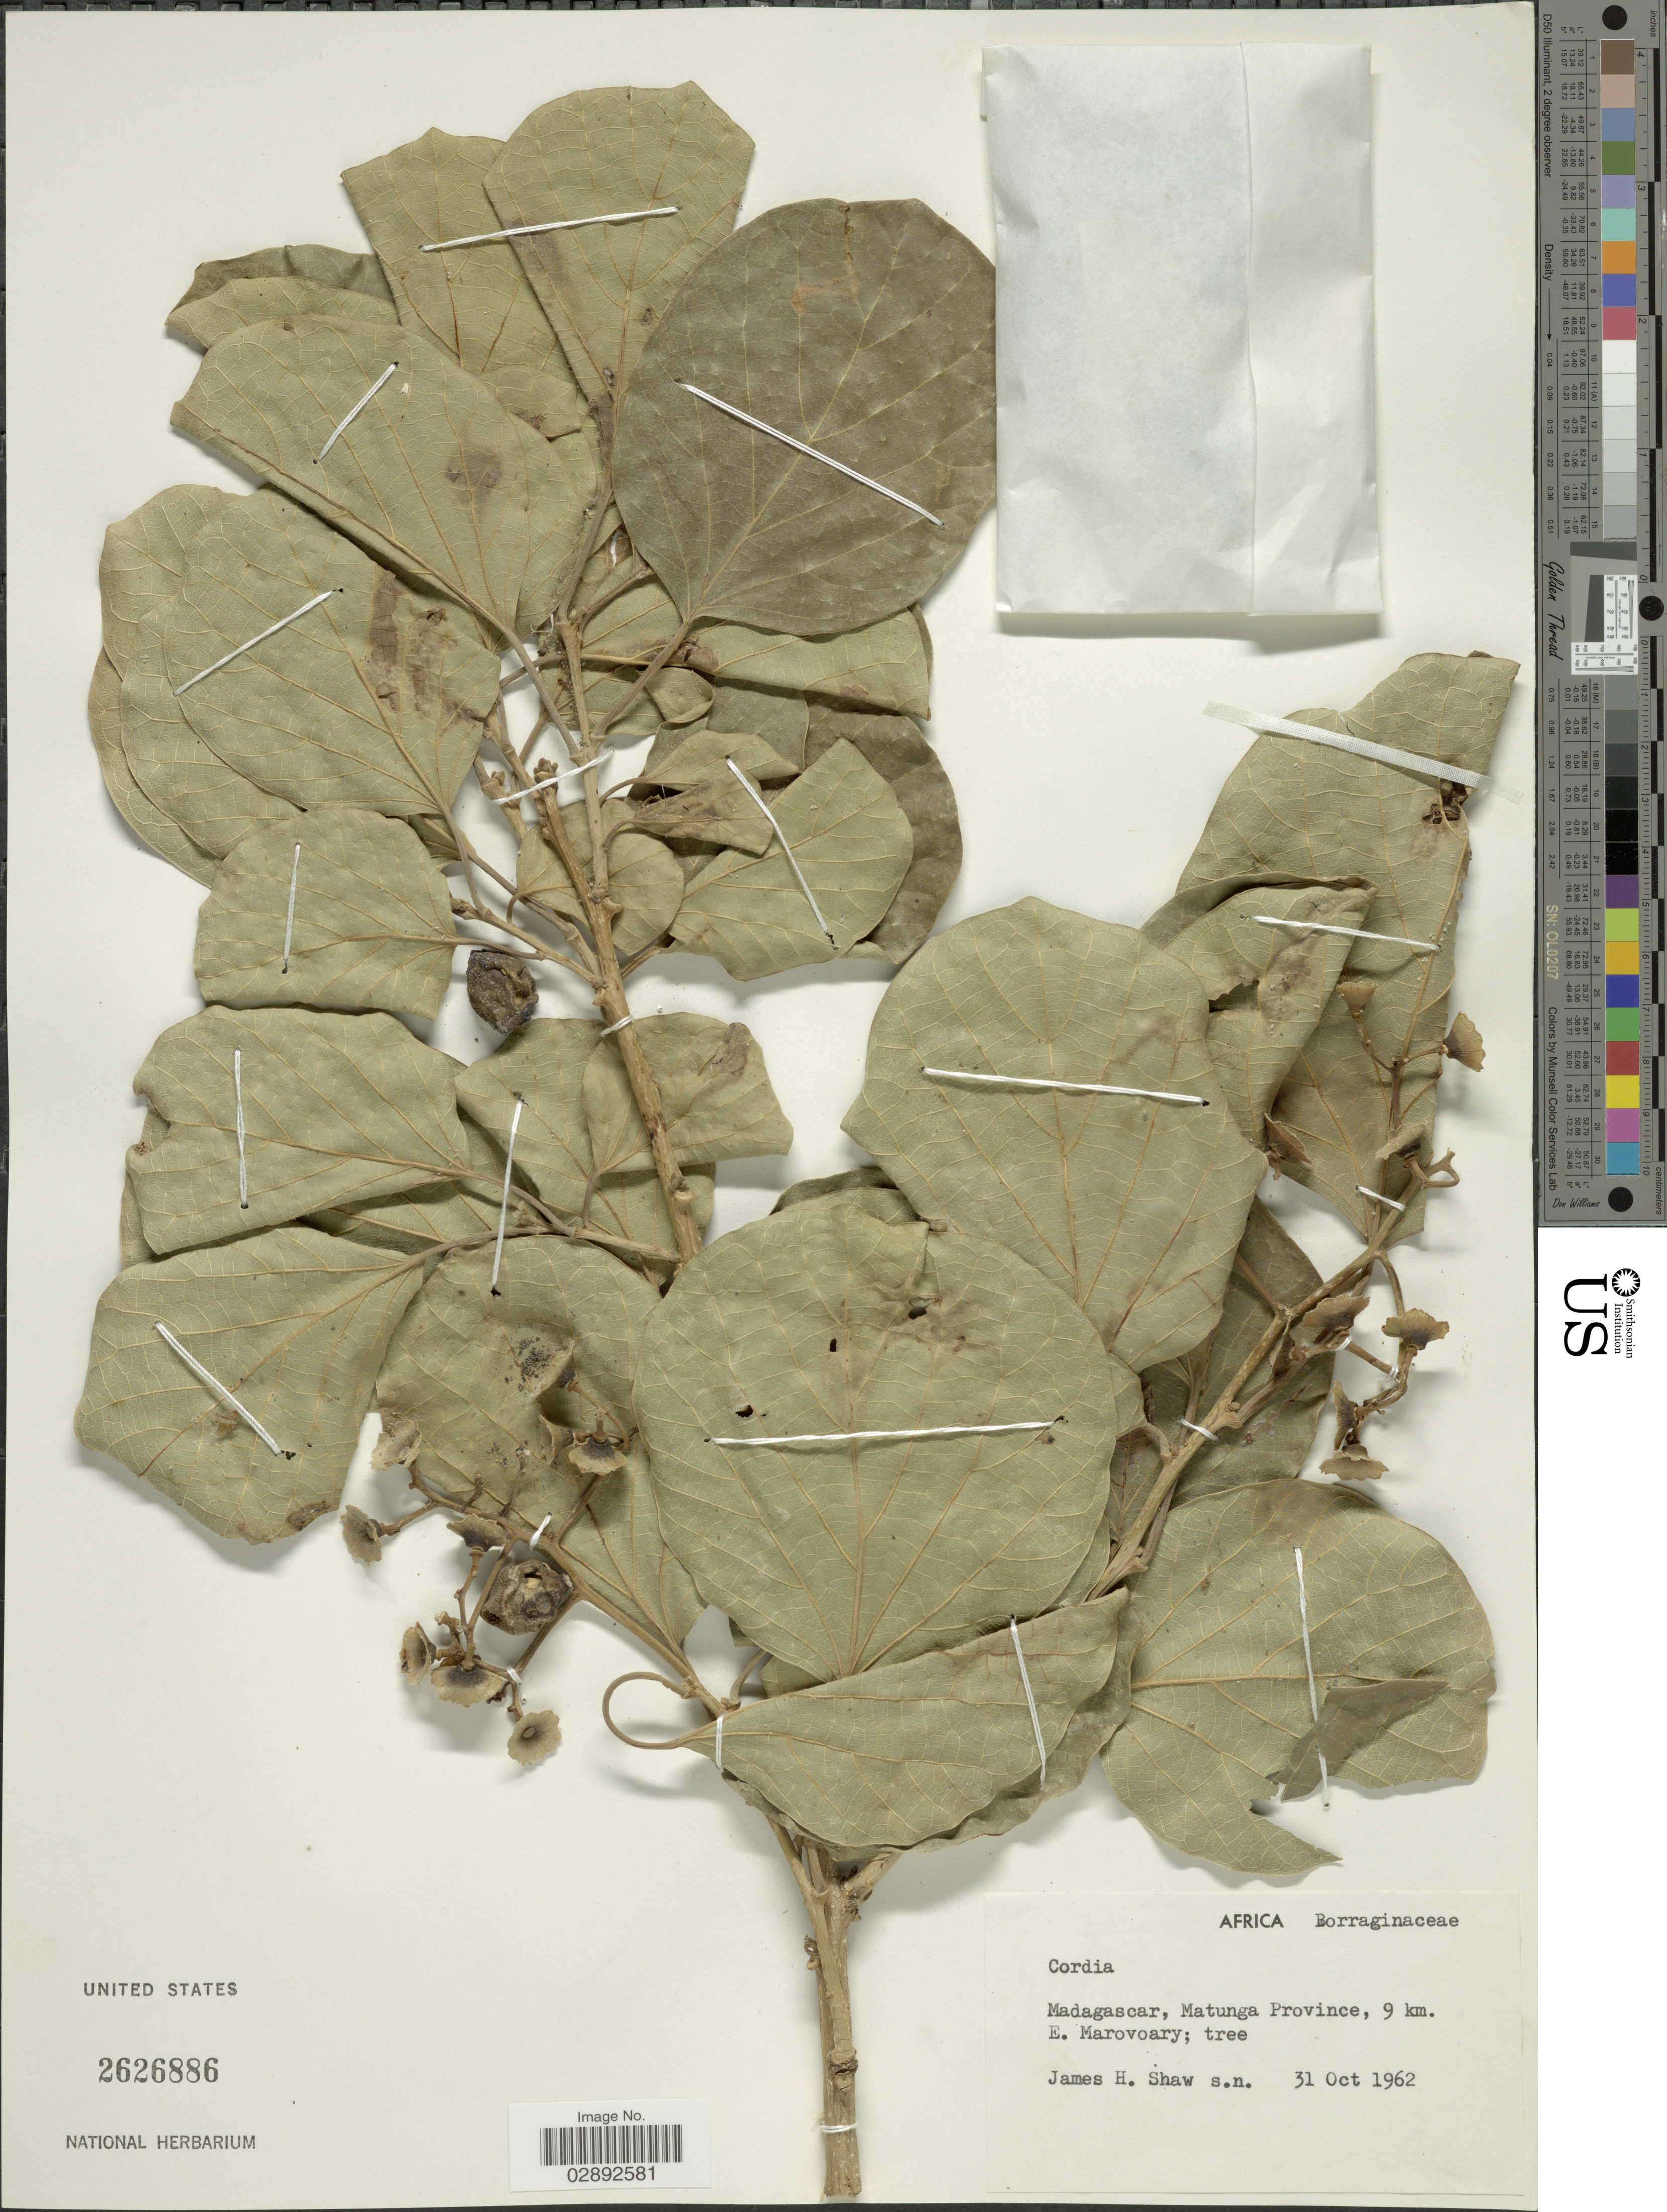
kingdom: Plantae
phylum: Tracheophyta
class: Magnoliopsida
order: Boraginales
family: Cordiaceae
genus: Cordia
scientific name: Cordia sp.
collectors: J. H. Shaw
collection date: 1962-10-31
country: Madagascar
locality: Matunga Province, 9 km. E. Marovoary.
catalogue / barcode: US 2626886